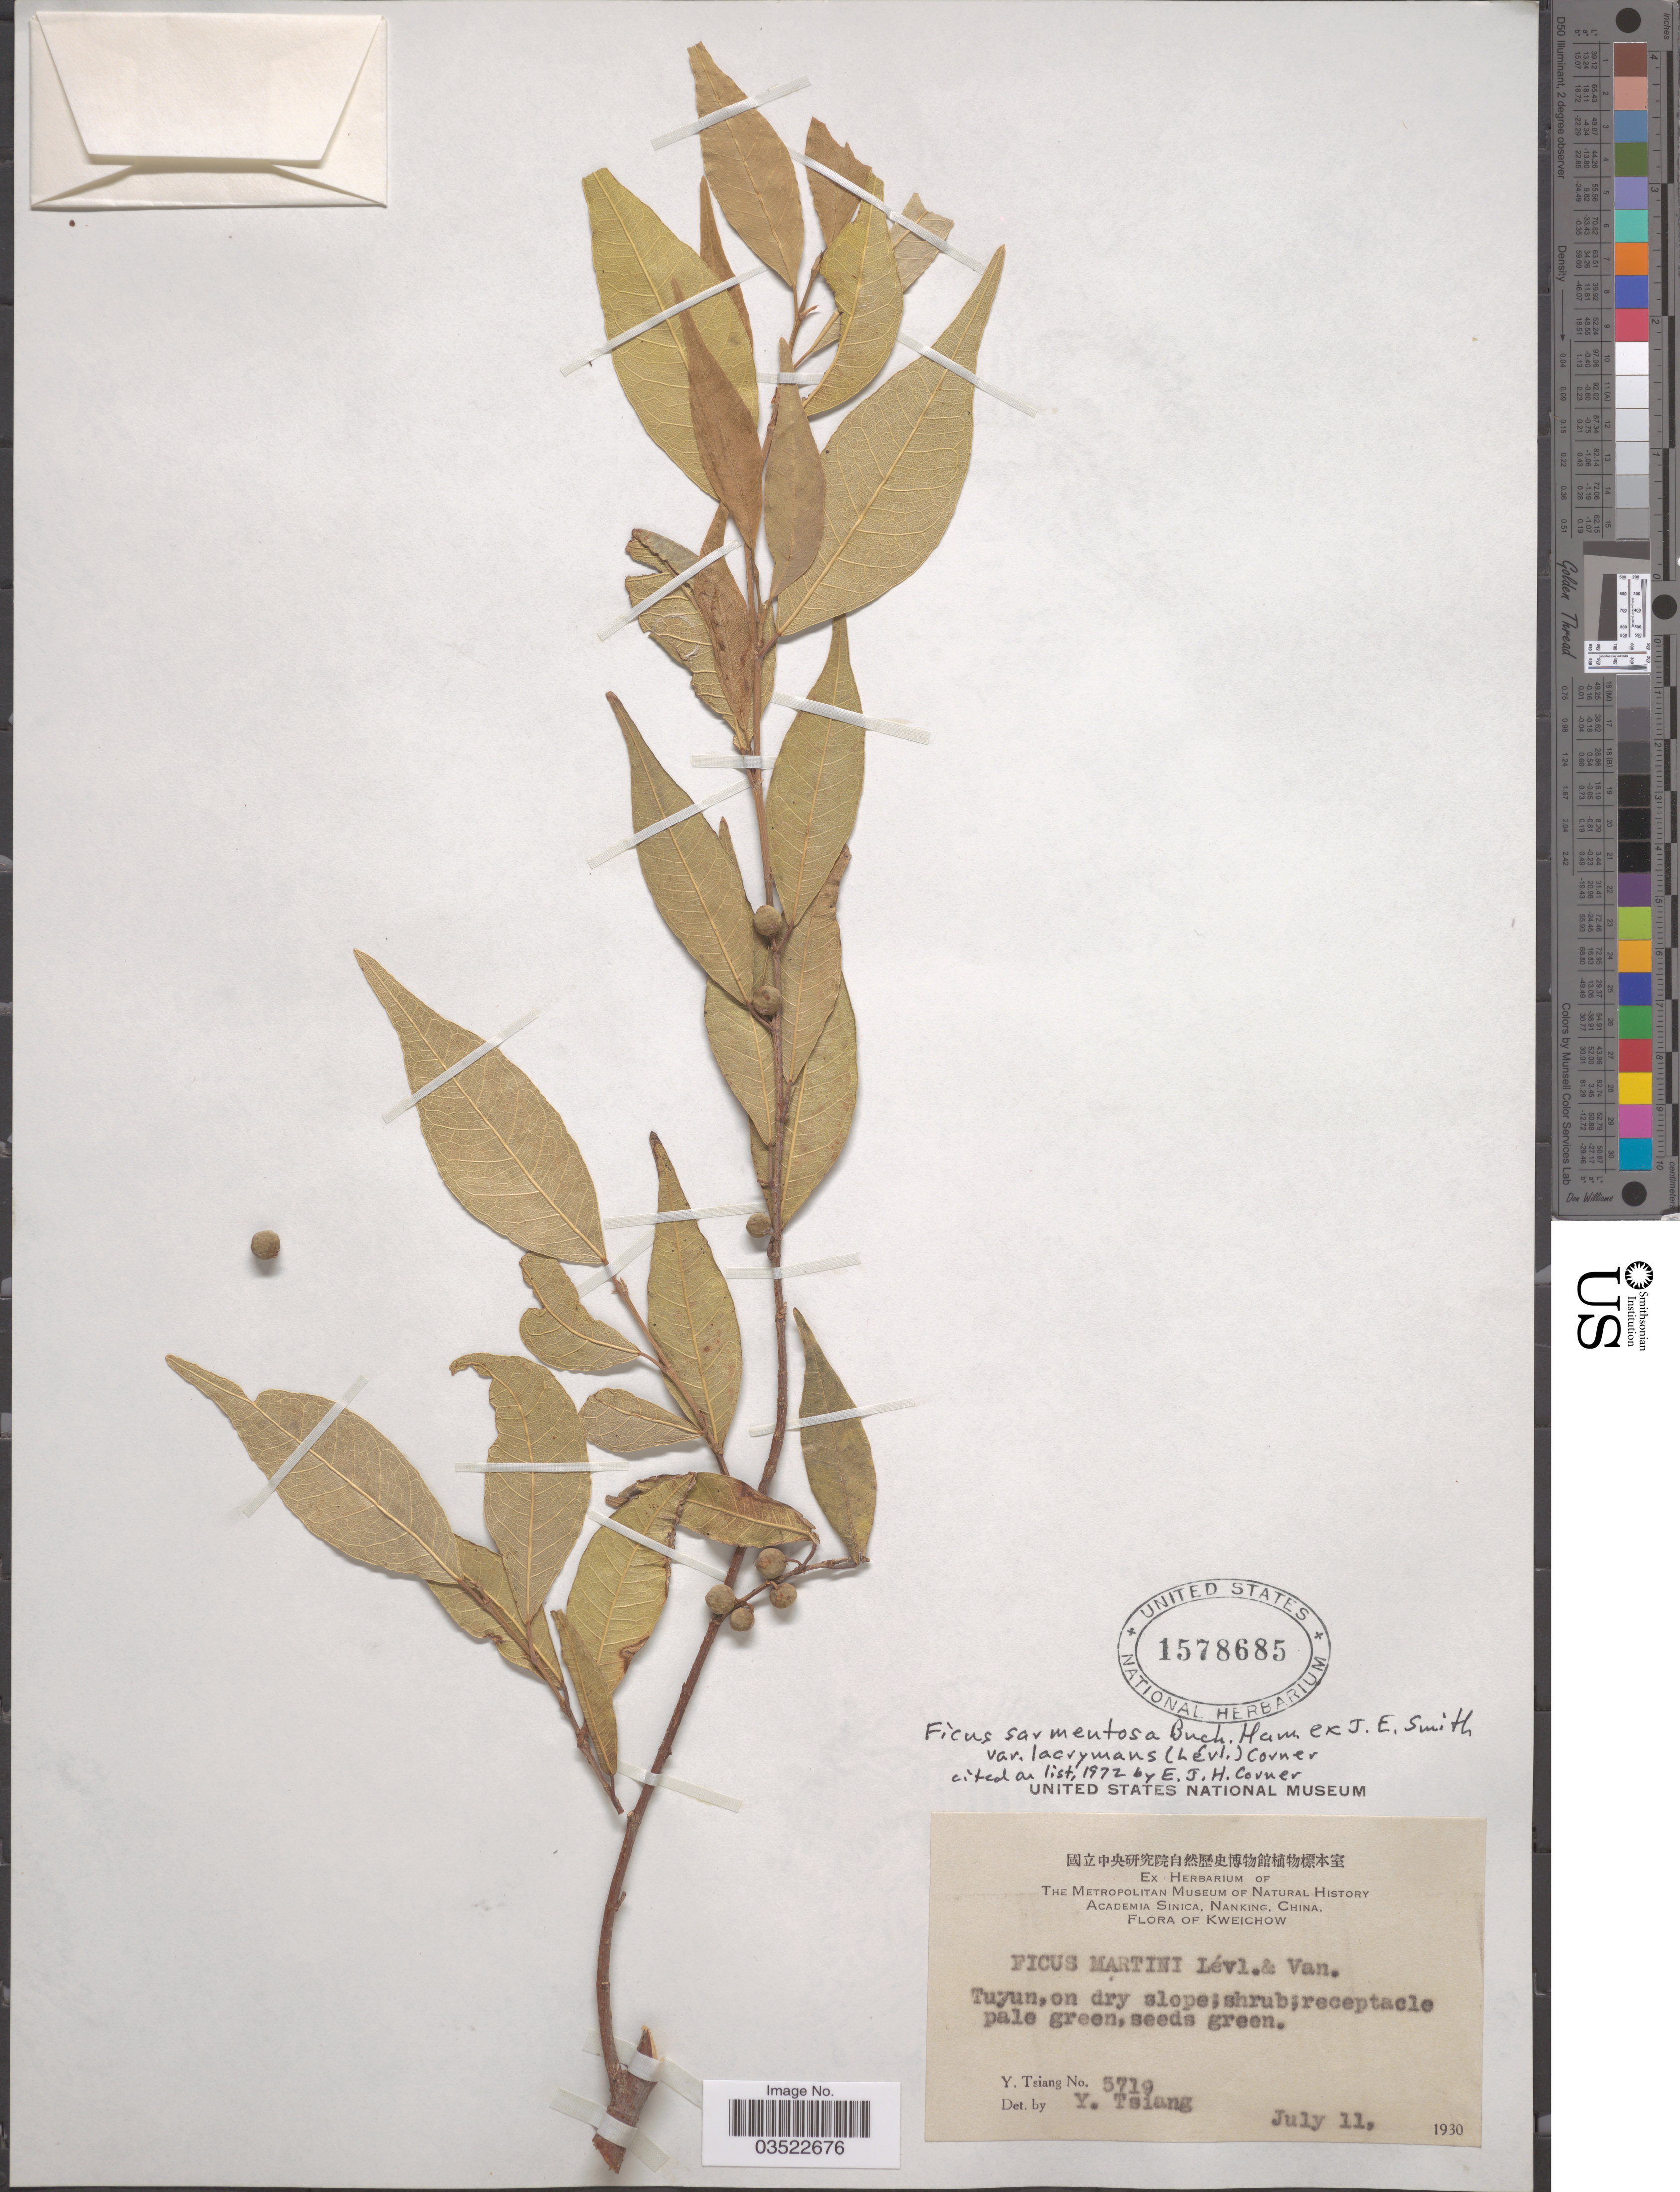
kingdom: Plantae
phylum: Tracheophyta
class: Magnoliopsida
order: Rosales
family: Moraceae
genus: Ficus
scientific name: Ficus sarmentosa var. lacrymans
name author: (H. Lév.) Corner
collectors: Y. Tsiang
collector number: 5719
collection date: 1930-07-11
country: China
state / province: Guizhou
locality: Kweichow. Tuyun, on dry slope.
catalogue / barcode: US 1578685